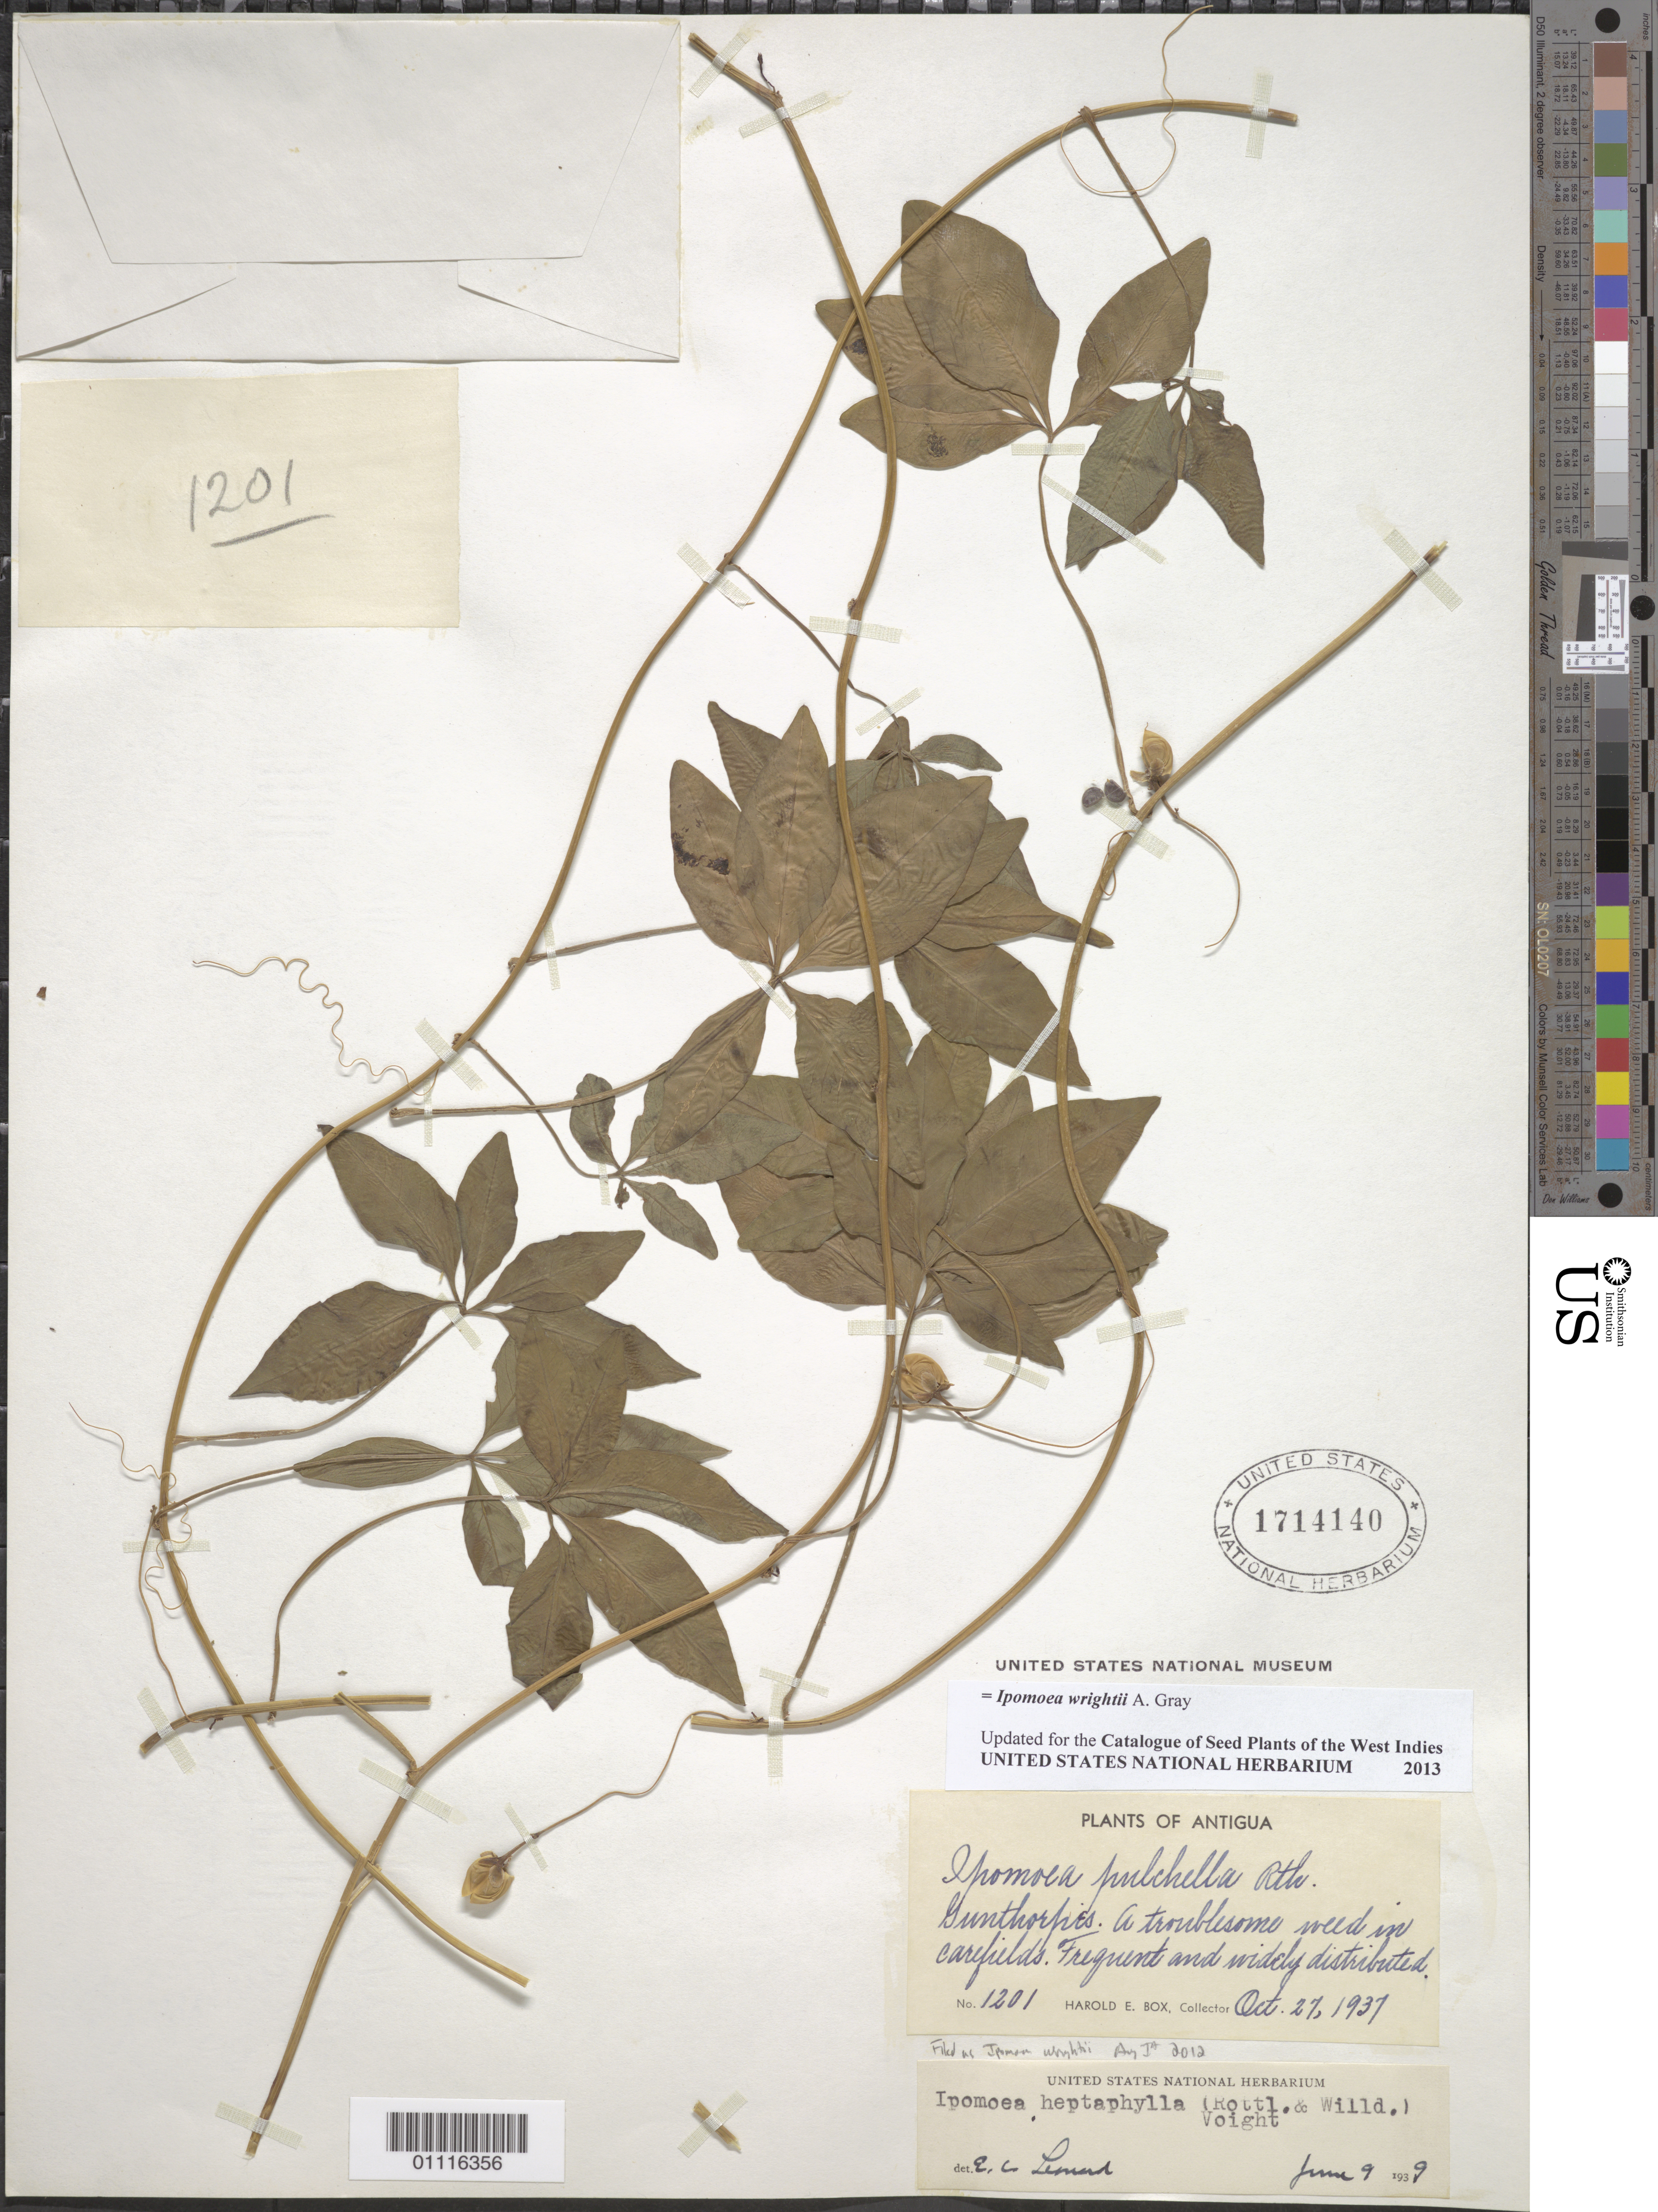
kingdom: Plantae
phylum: Tracheophyta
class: Magnoliopsida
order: Solanales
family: Convolvulaceae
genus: Ipomoea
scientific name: Ipomoea wrightii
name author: A. Gray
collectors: H. E. Box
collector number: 1201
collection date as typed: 27 Oct 1937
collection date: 1937-10-27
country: Antigua and Barbuda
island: Antigua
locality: Gunthorpes. A troublesome weed in canefields.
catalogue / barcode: US 1714140